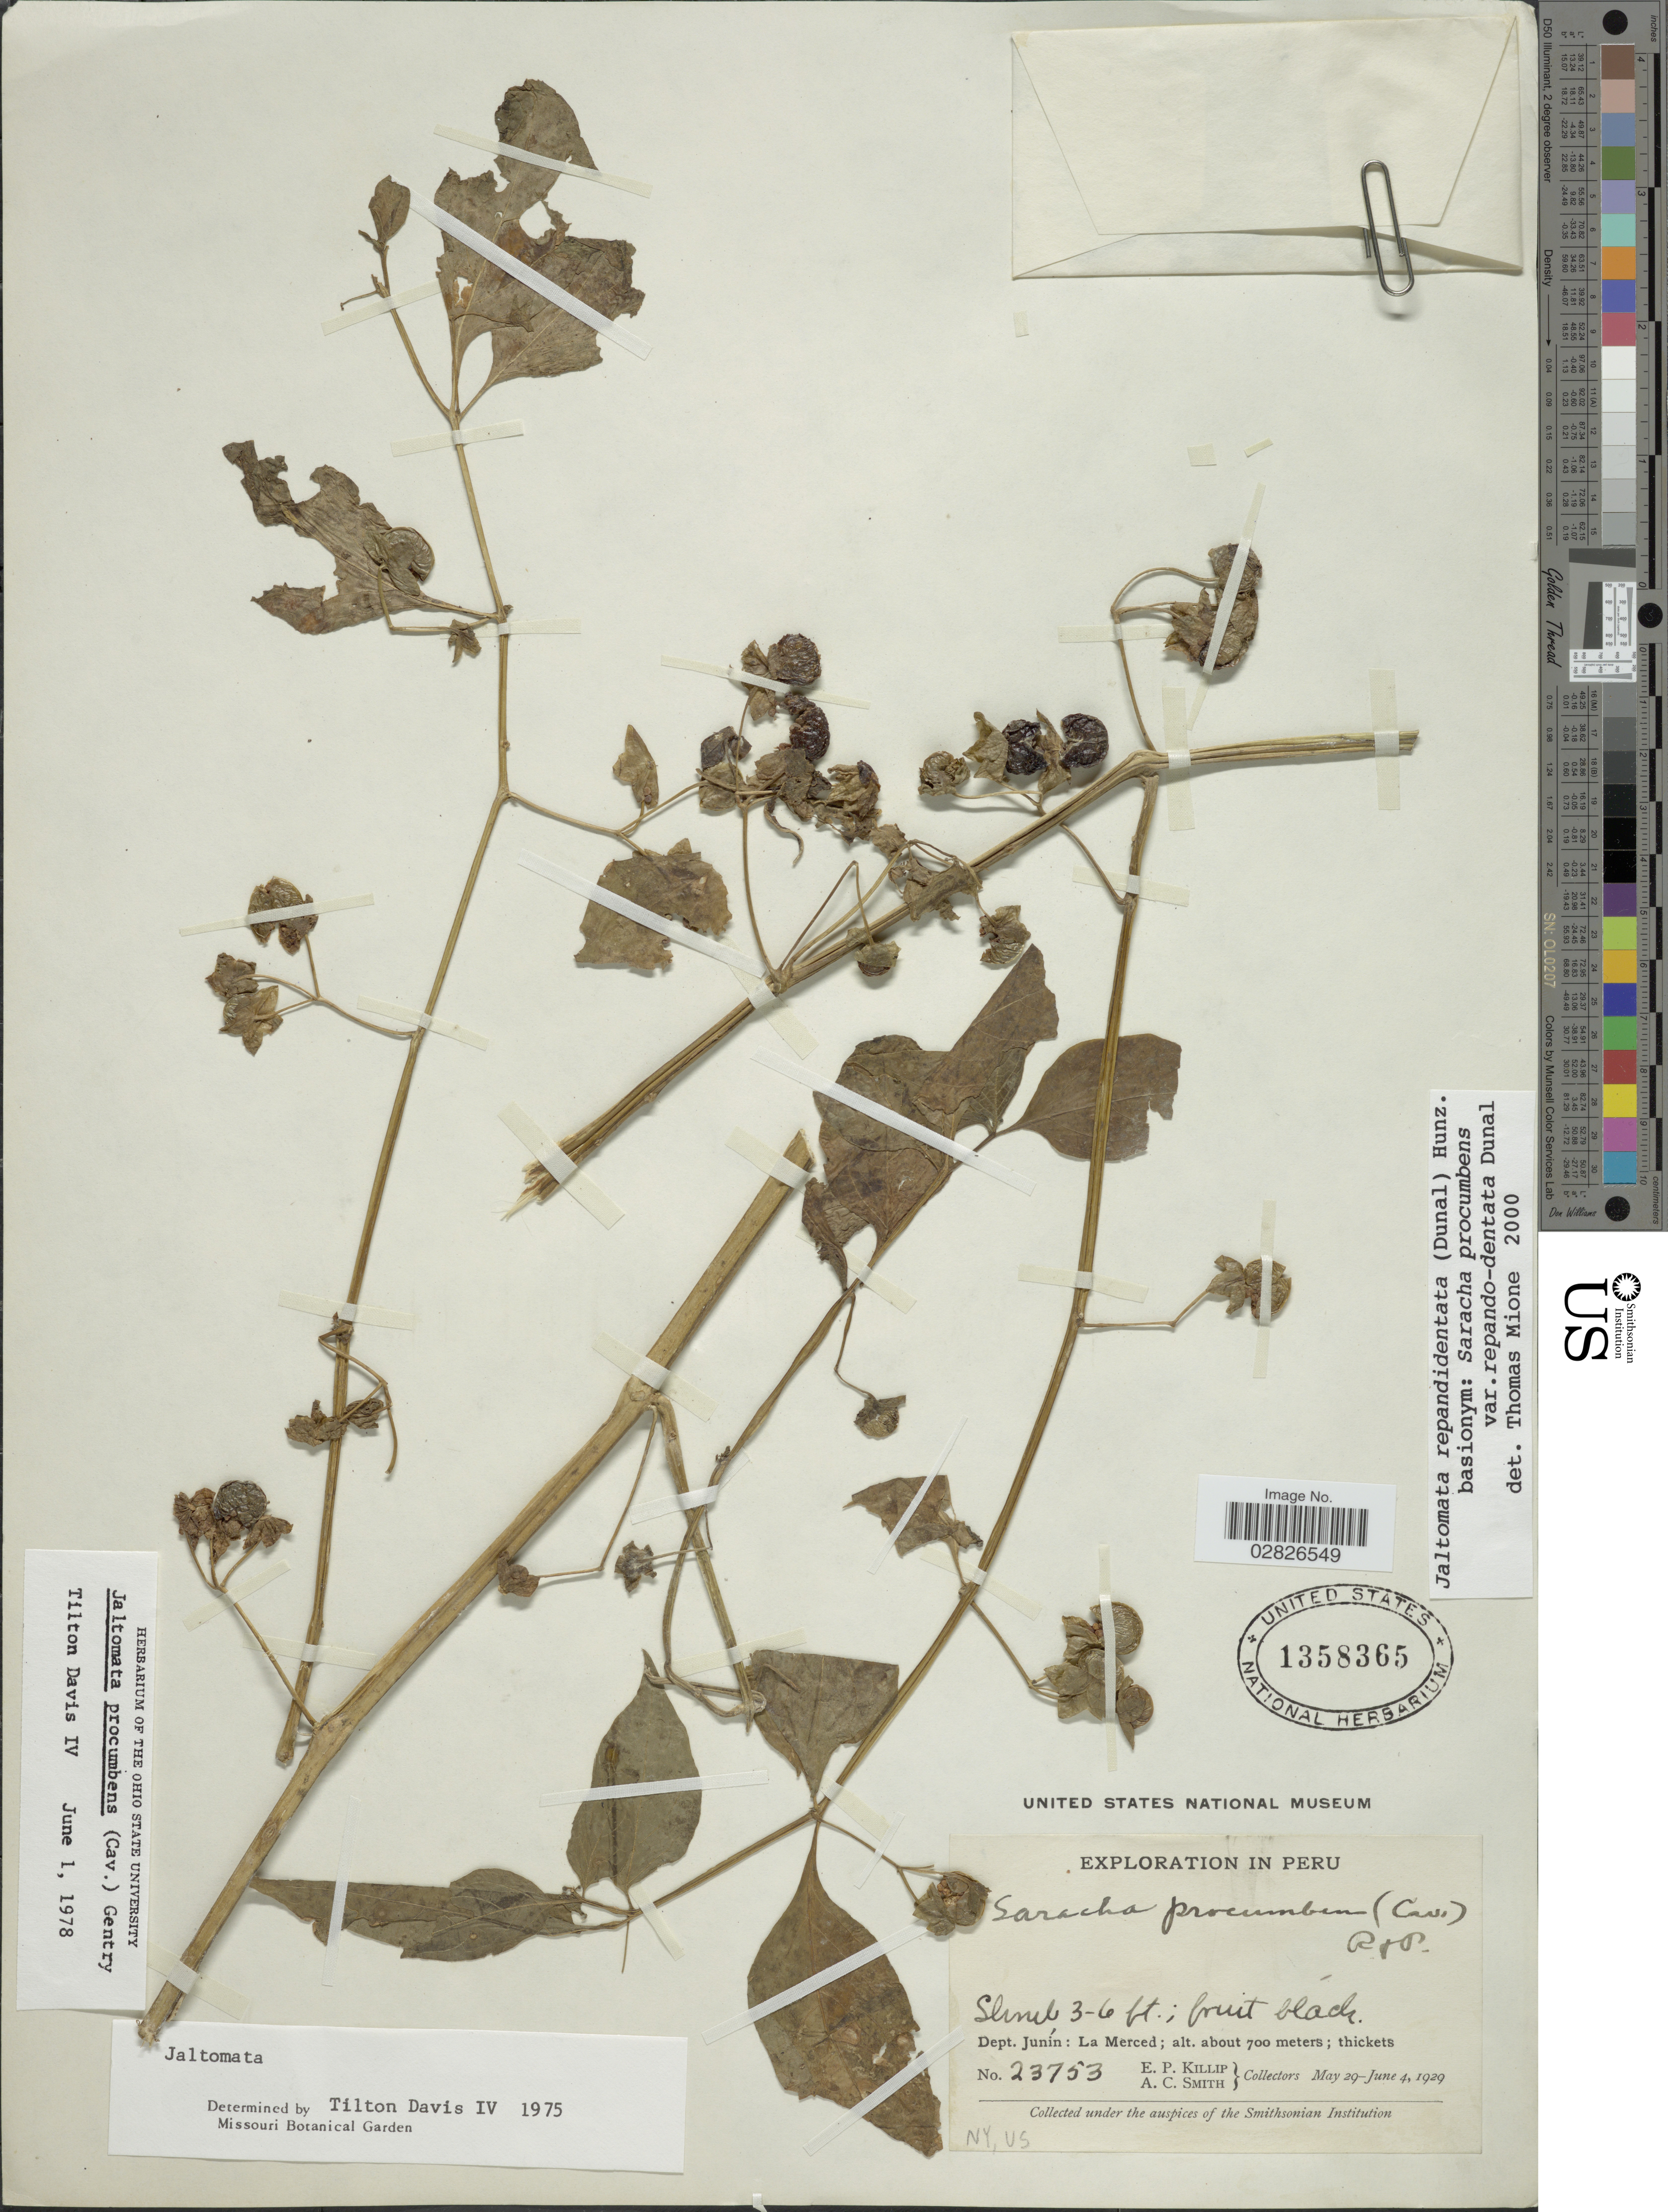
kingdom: Plantae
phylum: Tracheophyta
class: Magnoliopsida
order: Solanales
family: Solanaceae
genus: Jaltomata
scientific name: Jaltomata repandidentata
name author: (Dunal) Hunz.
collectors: E. P. Killip & A. C. Smith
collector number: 23753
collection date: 1929-05-29/1929-06-04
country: Peru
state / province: Junín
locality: Dept. Junín, La Merced.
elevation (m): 700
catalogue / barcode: US 1358365